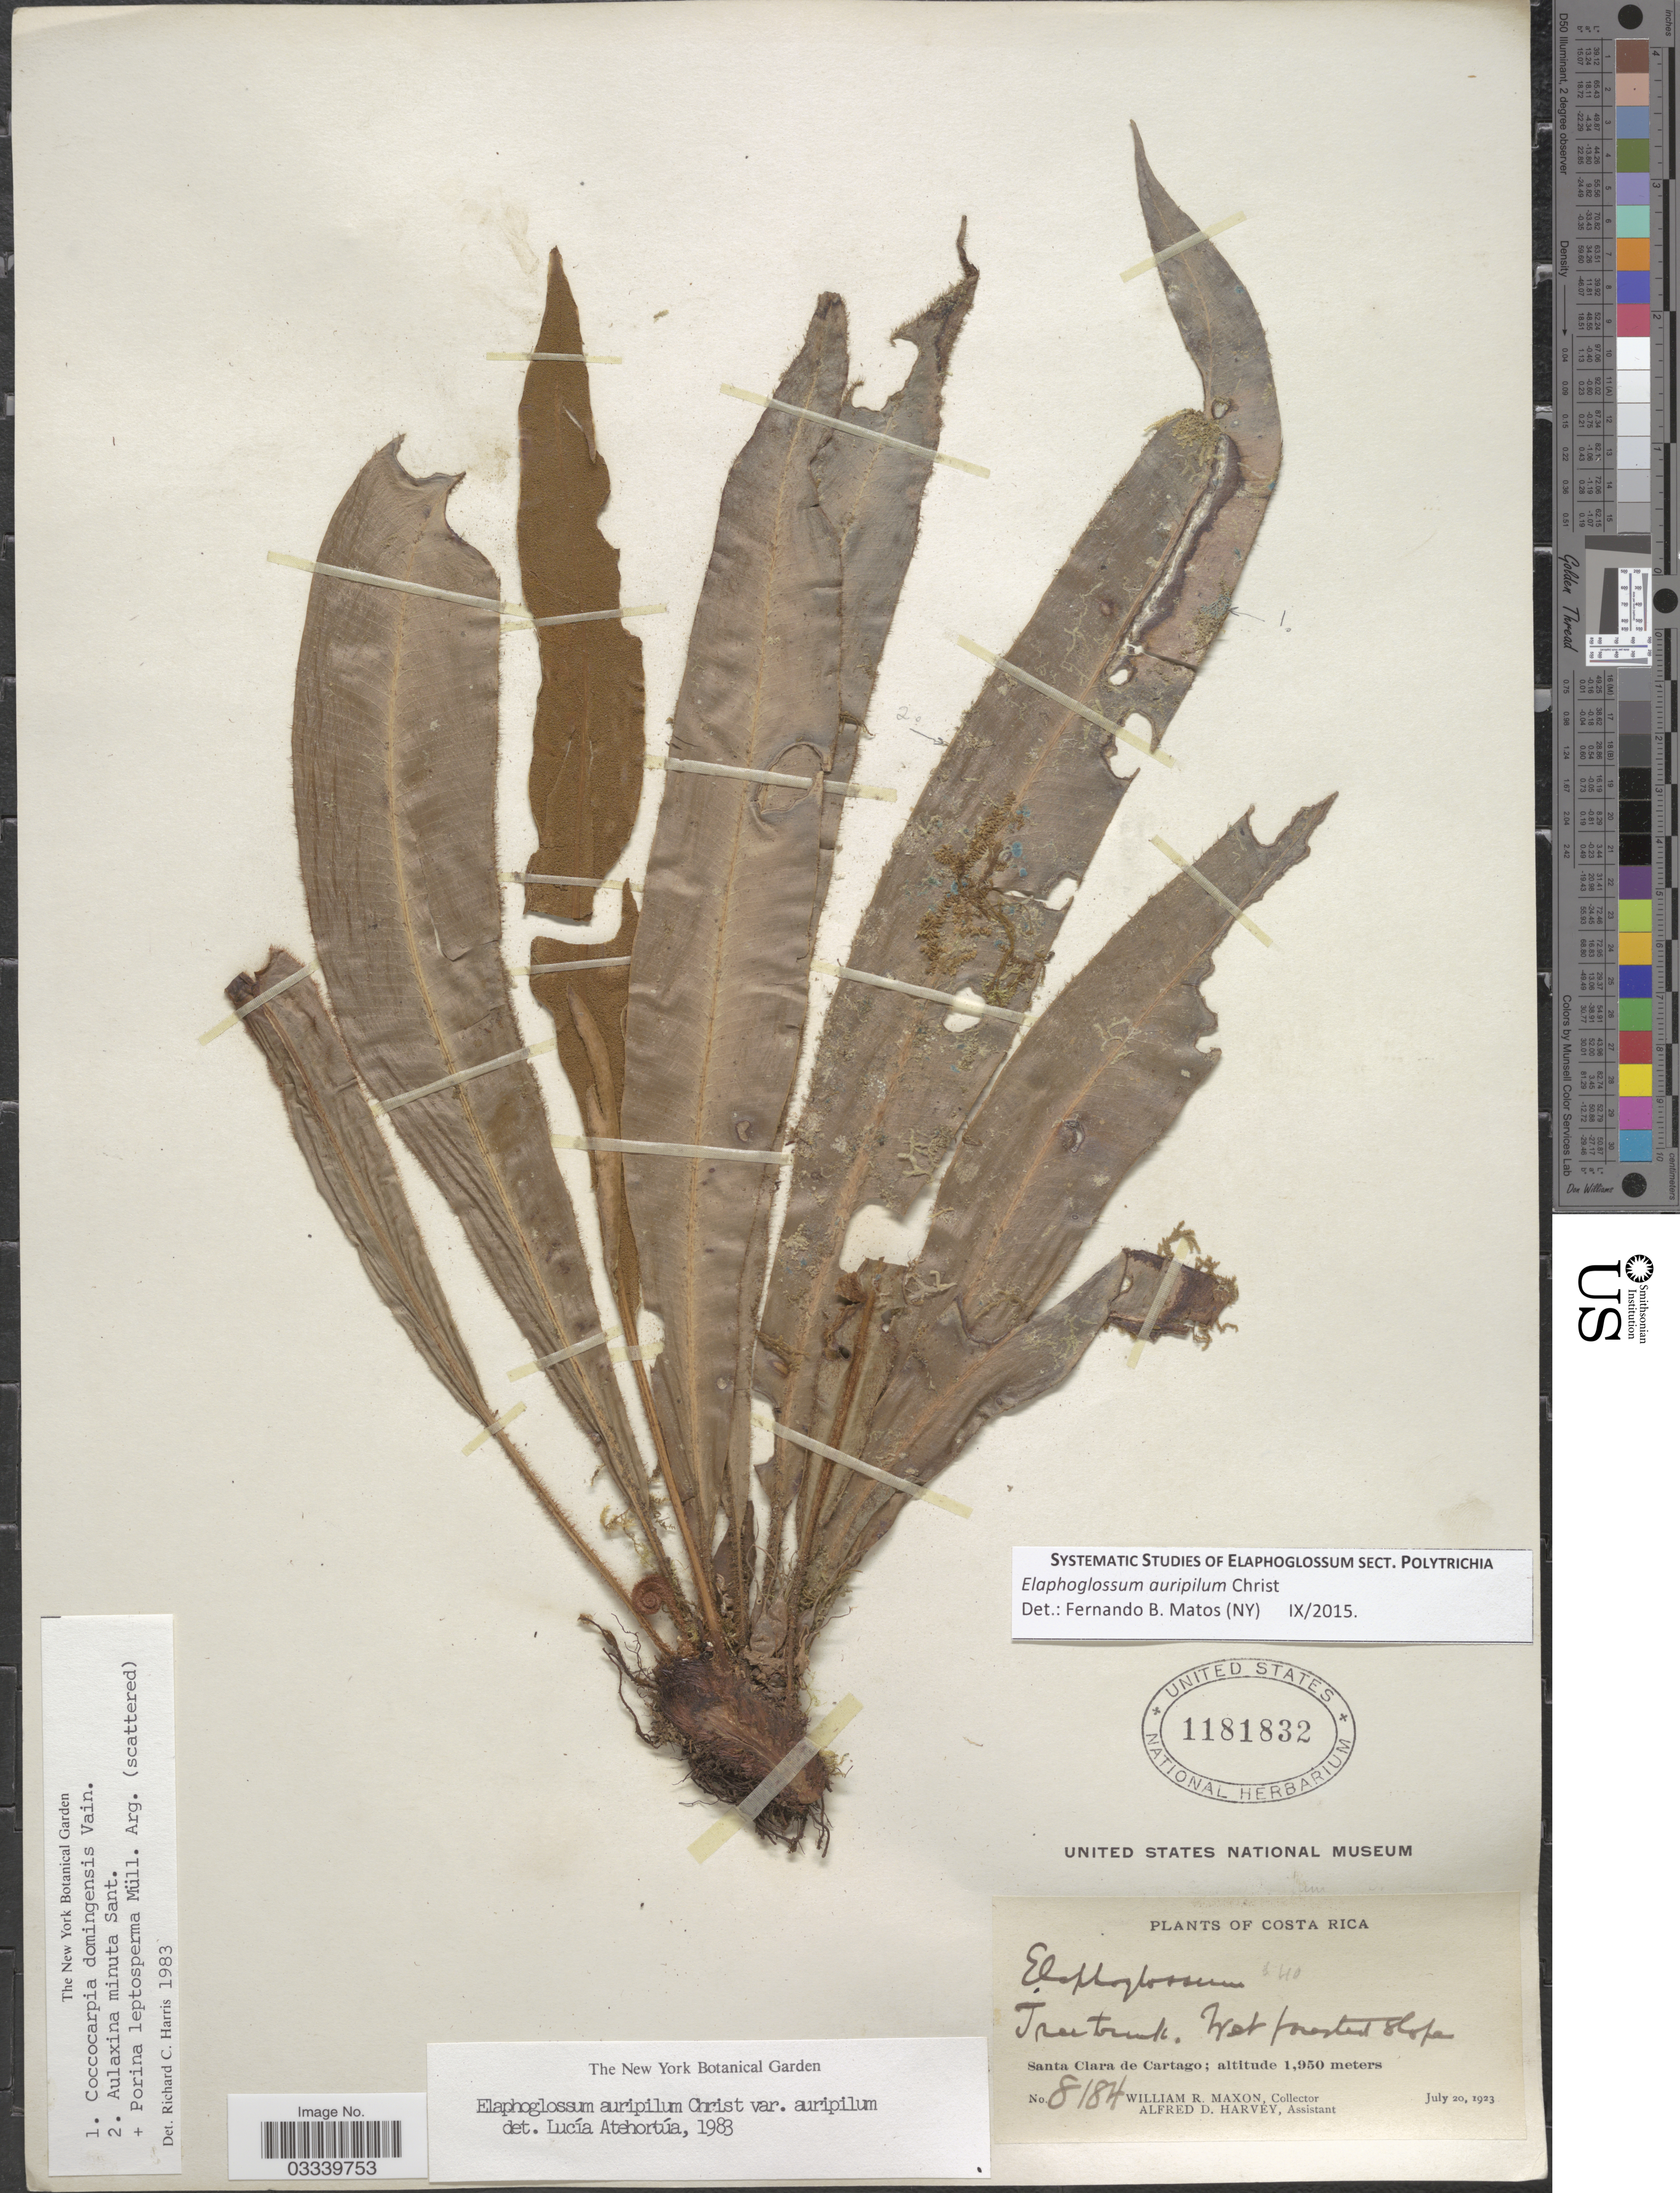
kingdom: Plantae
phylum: Tracheophyta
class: Polypodiopsida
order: Polypodiales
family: Dryopteridaceae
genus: Elaphoglossum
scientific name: Elaphoglossum auripilum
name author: Christ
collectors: W. R. Maxon & A. D. Harvey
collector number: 8184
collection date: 1923-07-20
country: Costa Rica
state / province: Cartago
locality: Santa Clara de Cartago.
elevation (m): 1950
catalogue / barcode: US 1181832